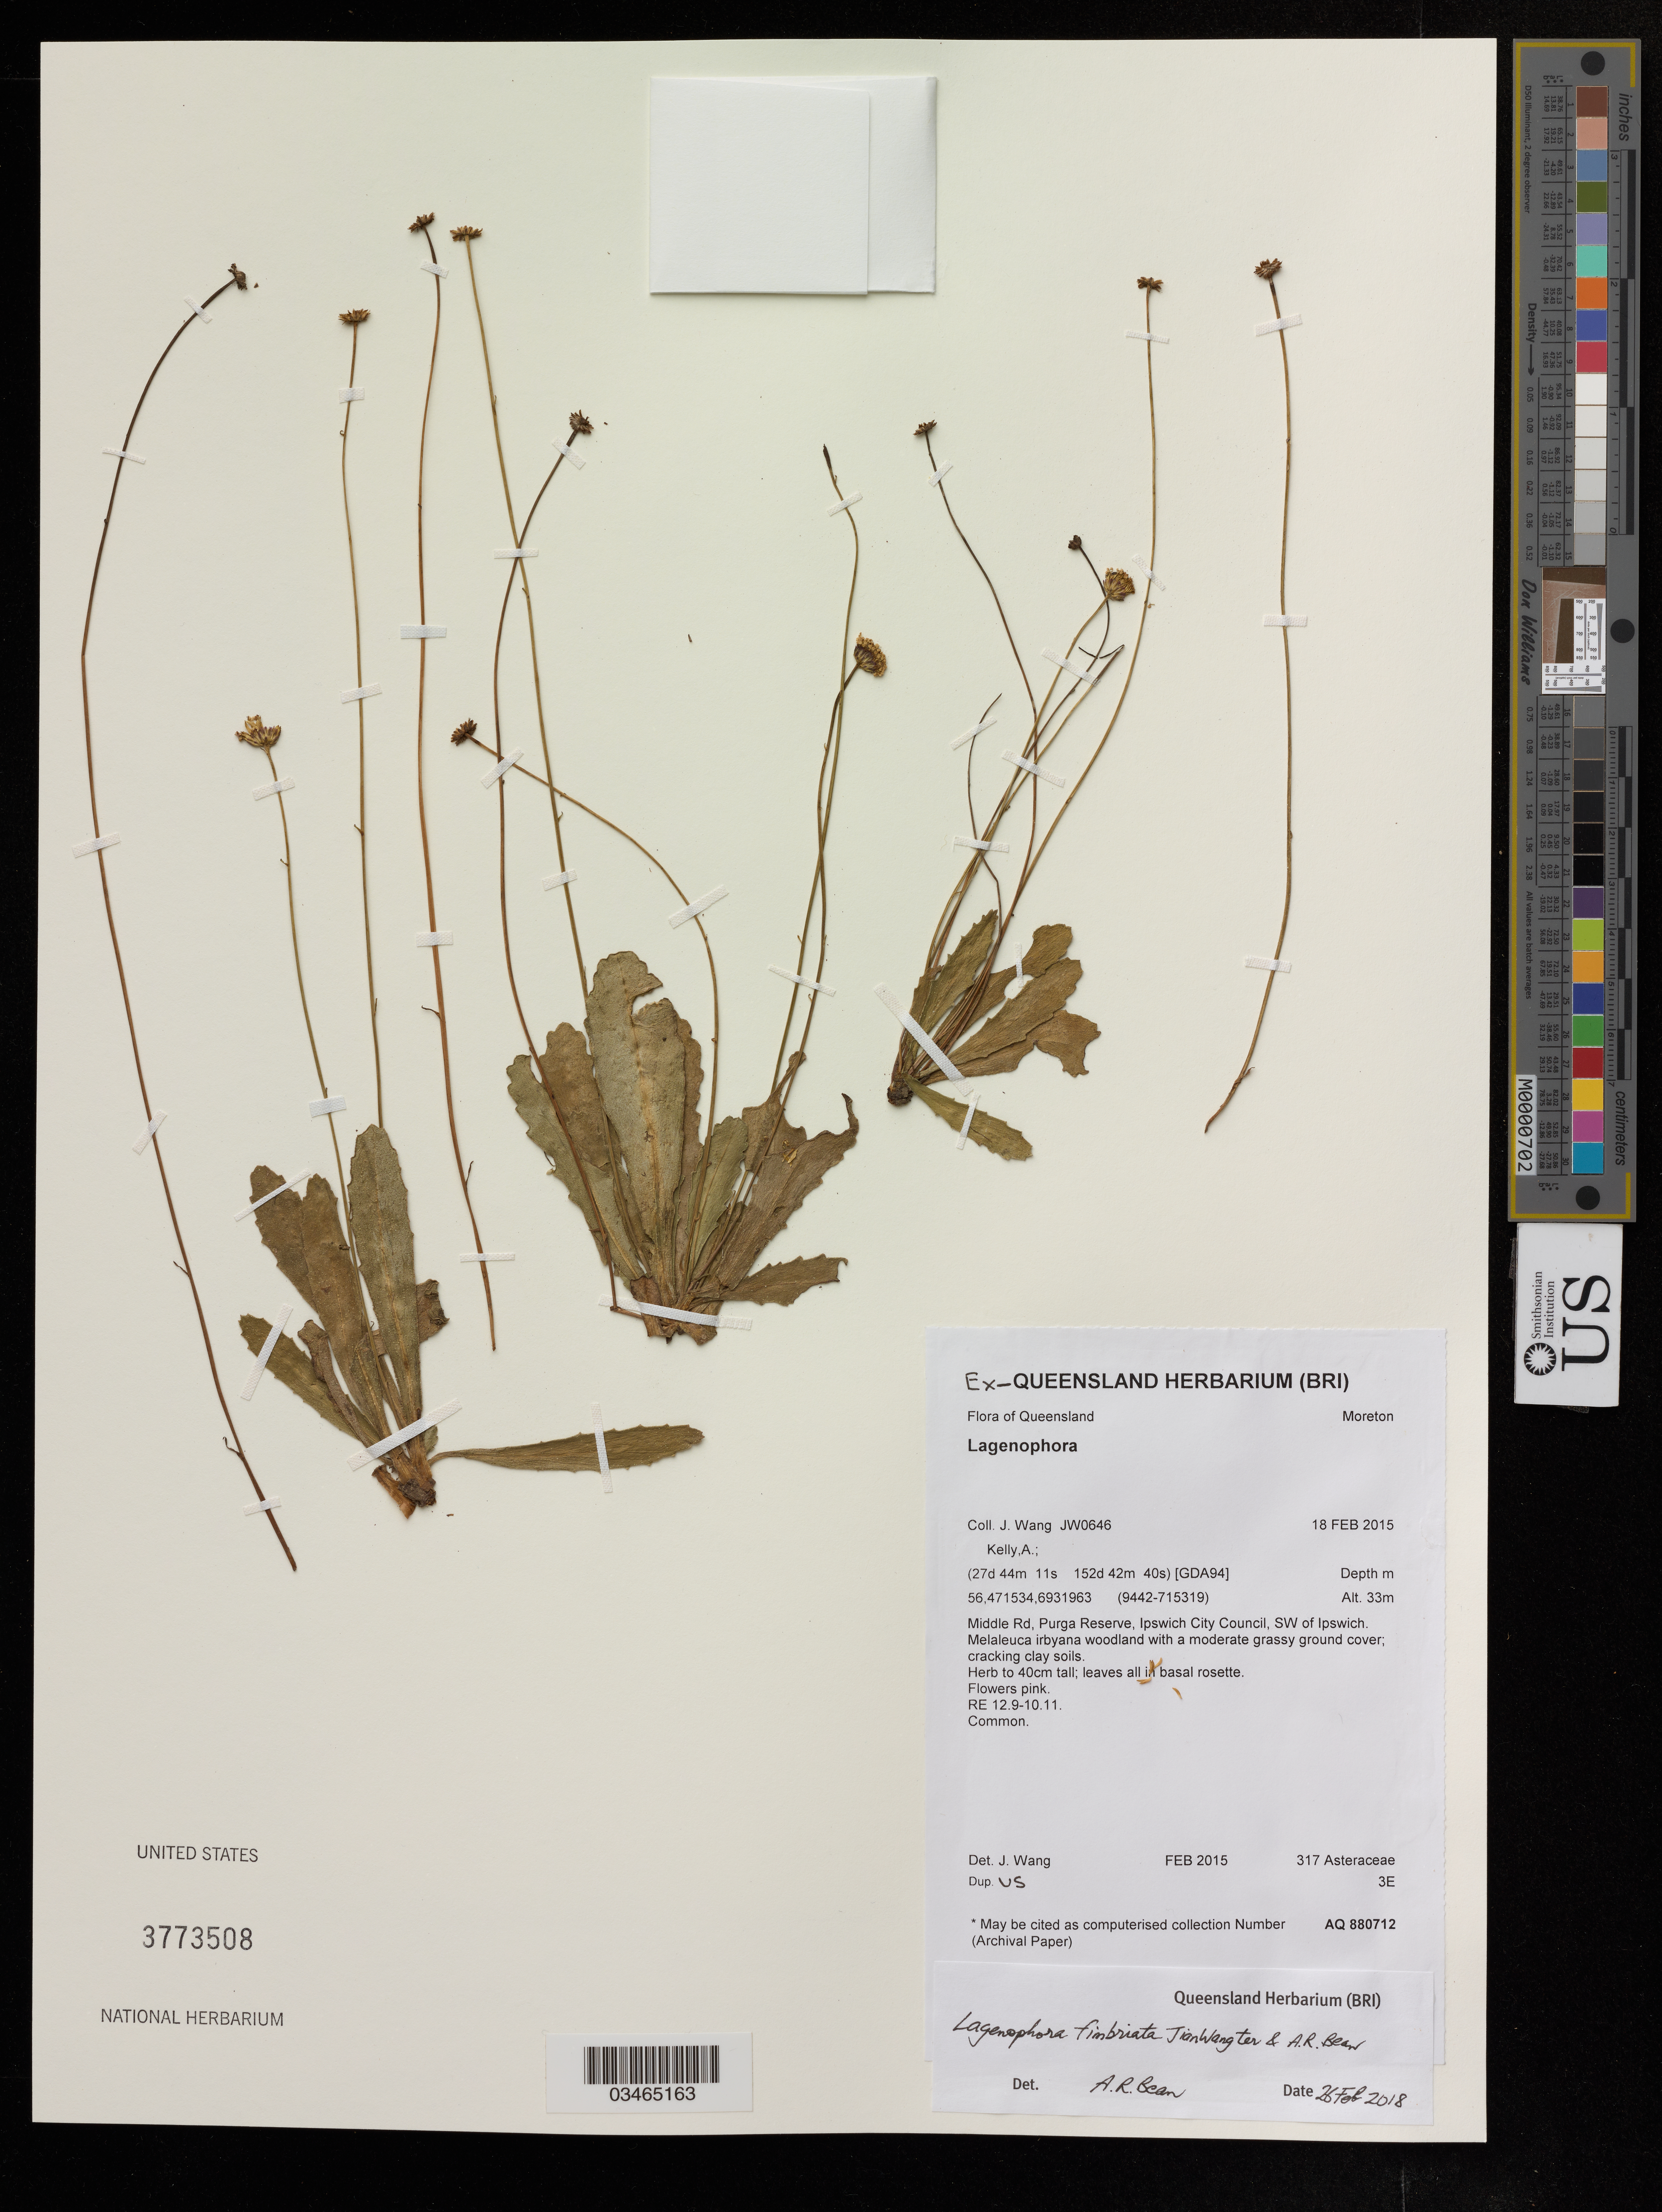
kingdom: Plantae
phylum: Tracheophyta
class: Magnoliopsida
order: Asterales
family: Asteraceae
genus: Lagenophora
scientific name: Lagenophora fimbriata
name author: Jian Wang ter & A.R. Bean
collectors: J. Wang & A. Kelly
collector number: JW0646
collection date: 2015-02-18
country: Australia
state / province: Queensland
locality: Moreton, Middle Rd, Purga Reserve, Ipswich City Council, SW of Ipswich.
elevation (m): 33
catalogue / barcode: US 3773508